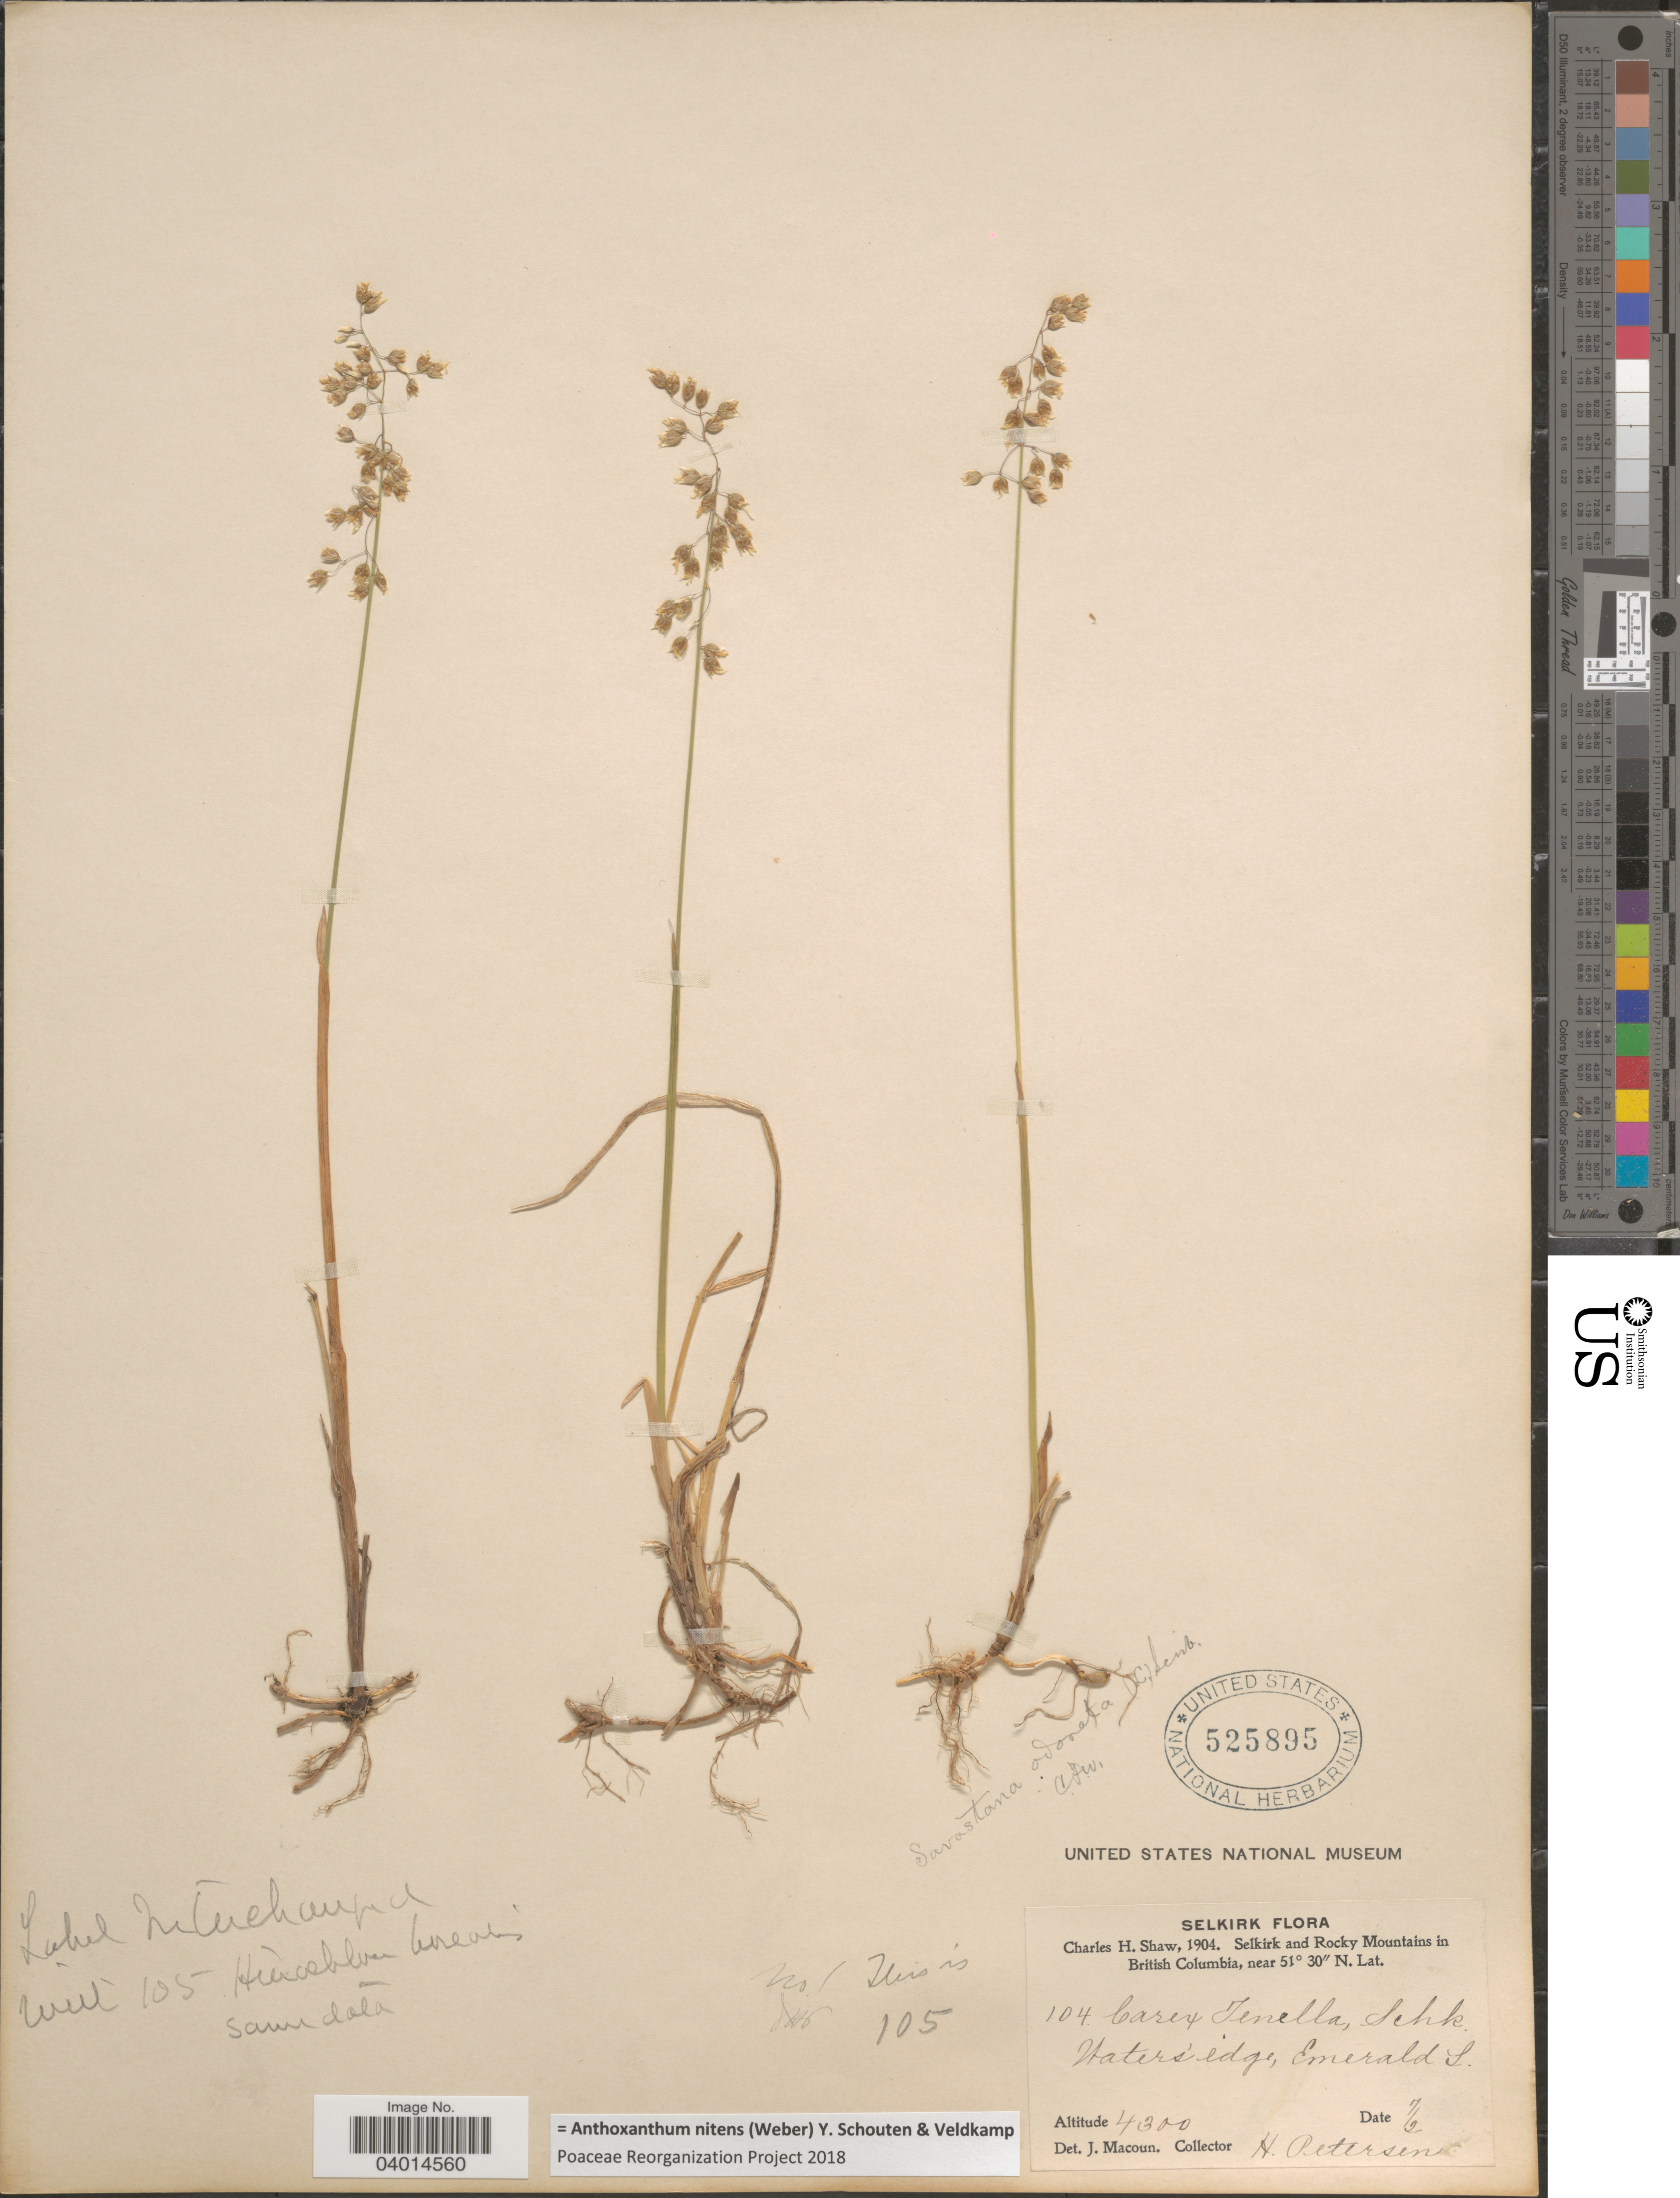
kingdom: Plantae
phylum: Tracheophyta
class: Liliopsida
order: Poales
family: Poaceae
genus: Anthoxanthum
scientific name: Anthoxanthum nitens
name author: (G.H. Weber) R.T.A. Schouten & Veldkamp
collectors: H. Petersen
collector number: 104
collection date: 1904-02-07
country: Canada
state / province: British Columbia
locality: Selkirk. Selkirk and Rocky Mountains in British Columbia. Waters' edge, Emerald L.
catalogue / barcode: US 525895